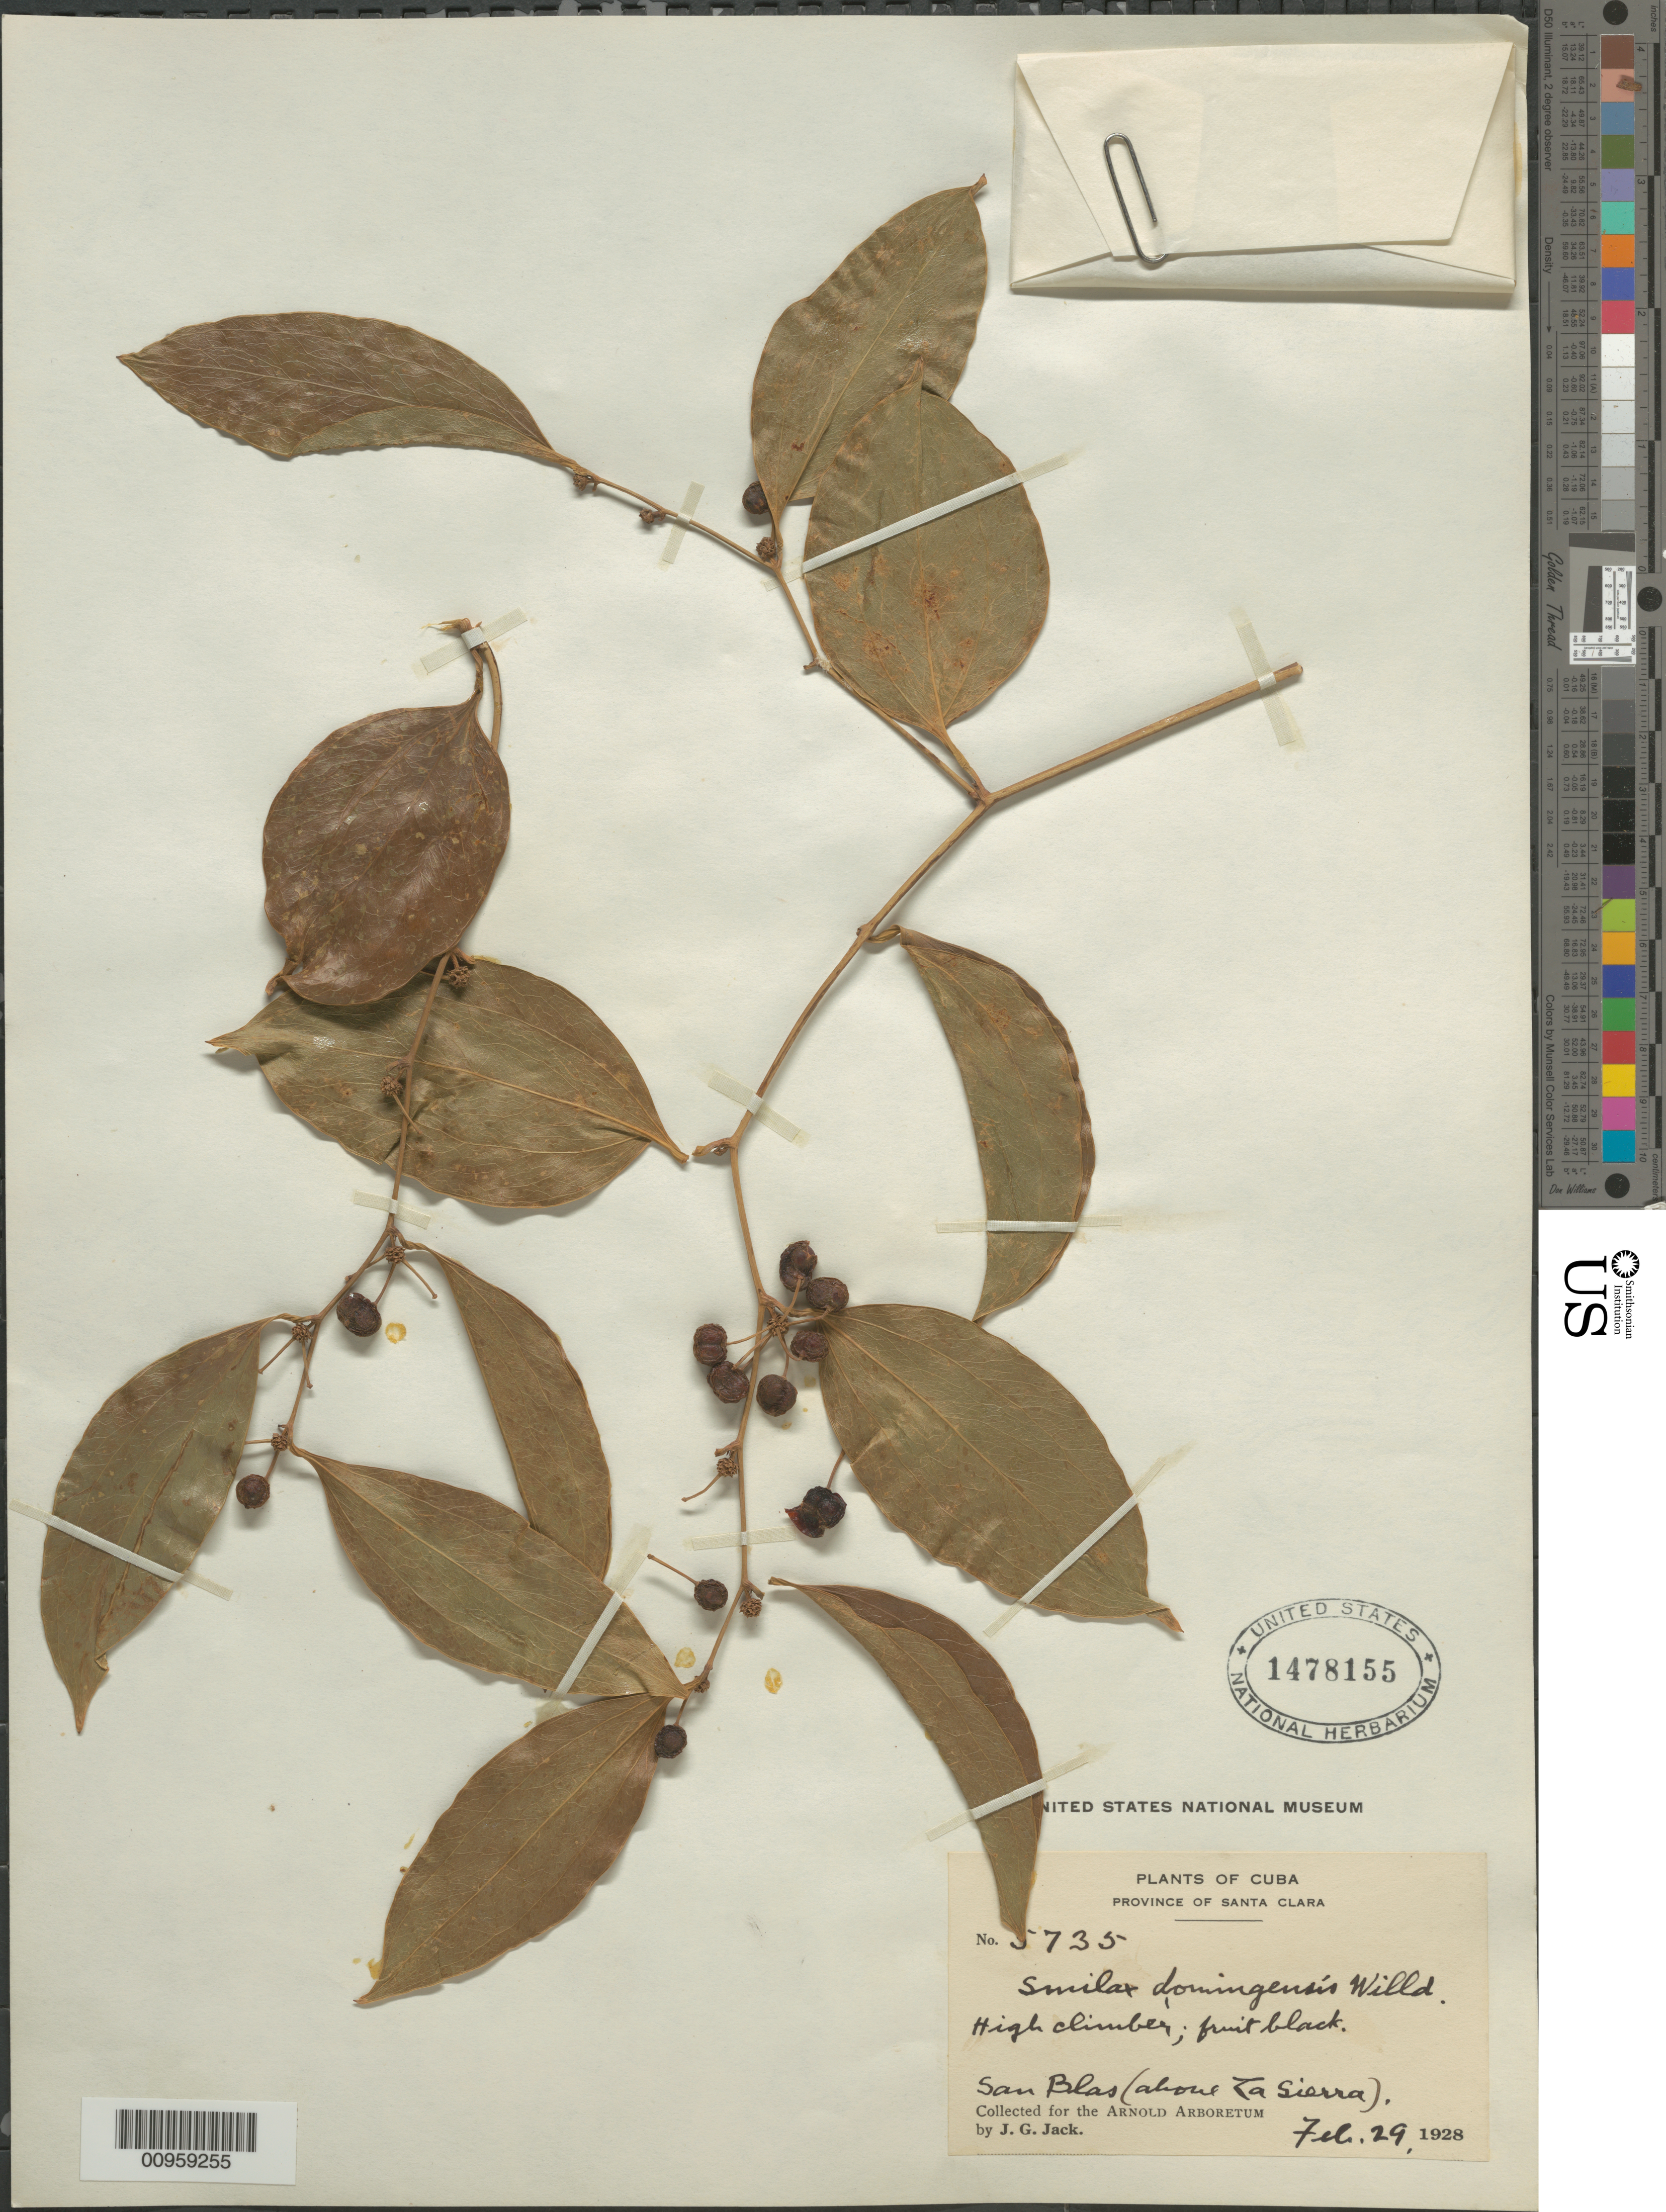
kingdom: Plantae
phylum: Tracheophyta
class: Liliopsida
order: Liliales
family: Smilacaceae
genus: Smilax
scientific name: Smilax domingensis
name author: Willd.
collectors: J. G. Jack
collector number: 5735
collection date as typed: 29 Feb 1928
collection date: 1928-02-29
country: Cuba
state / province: Las Villas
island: Cuba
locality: San Blas, about La Sierra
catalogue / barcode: US 1478155